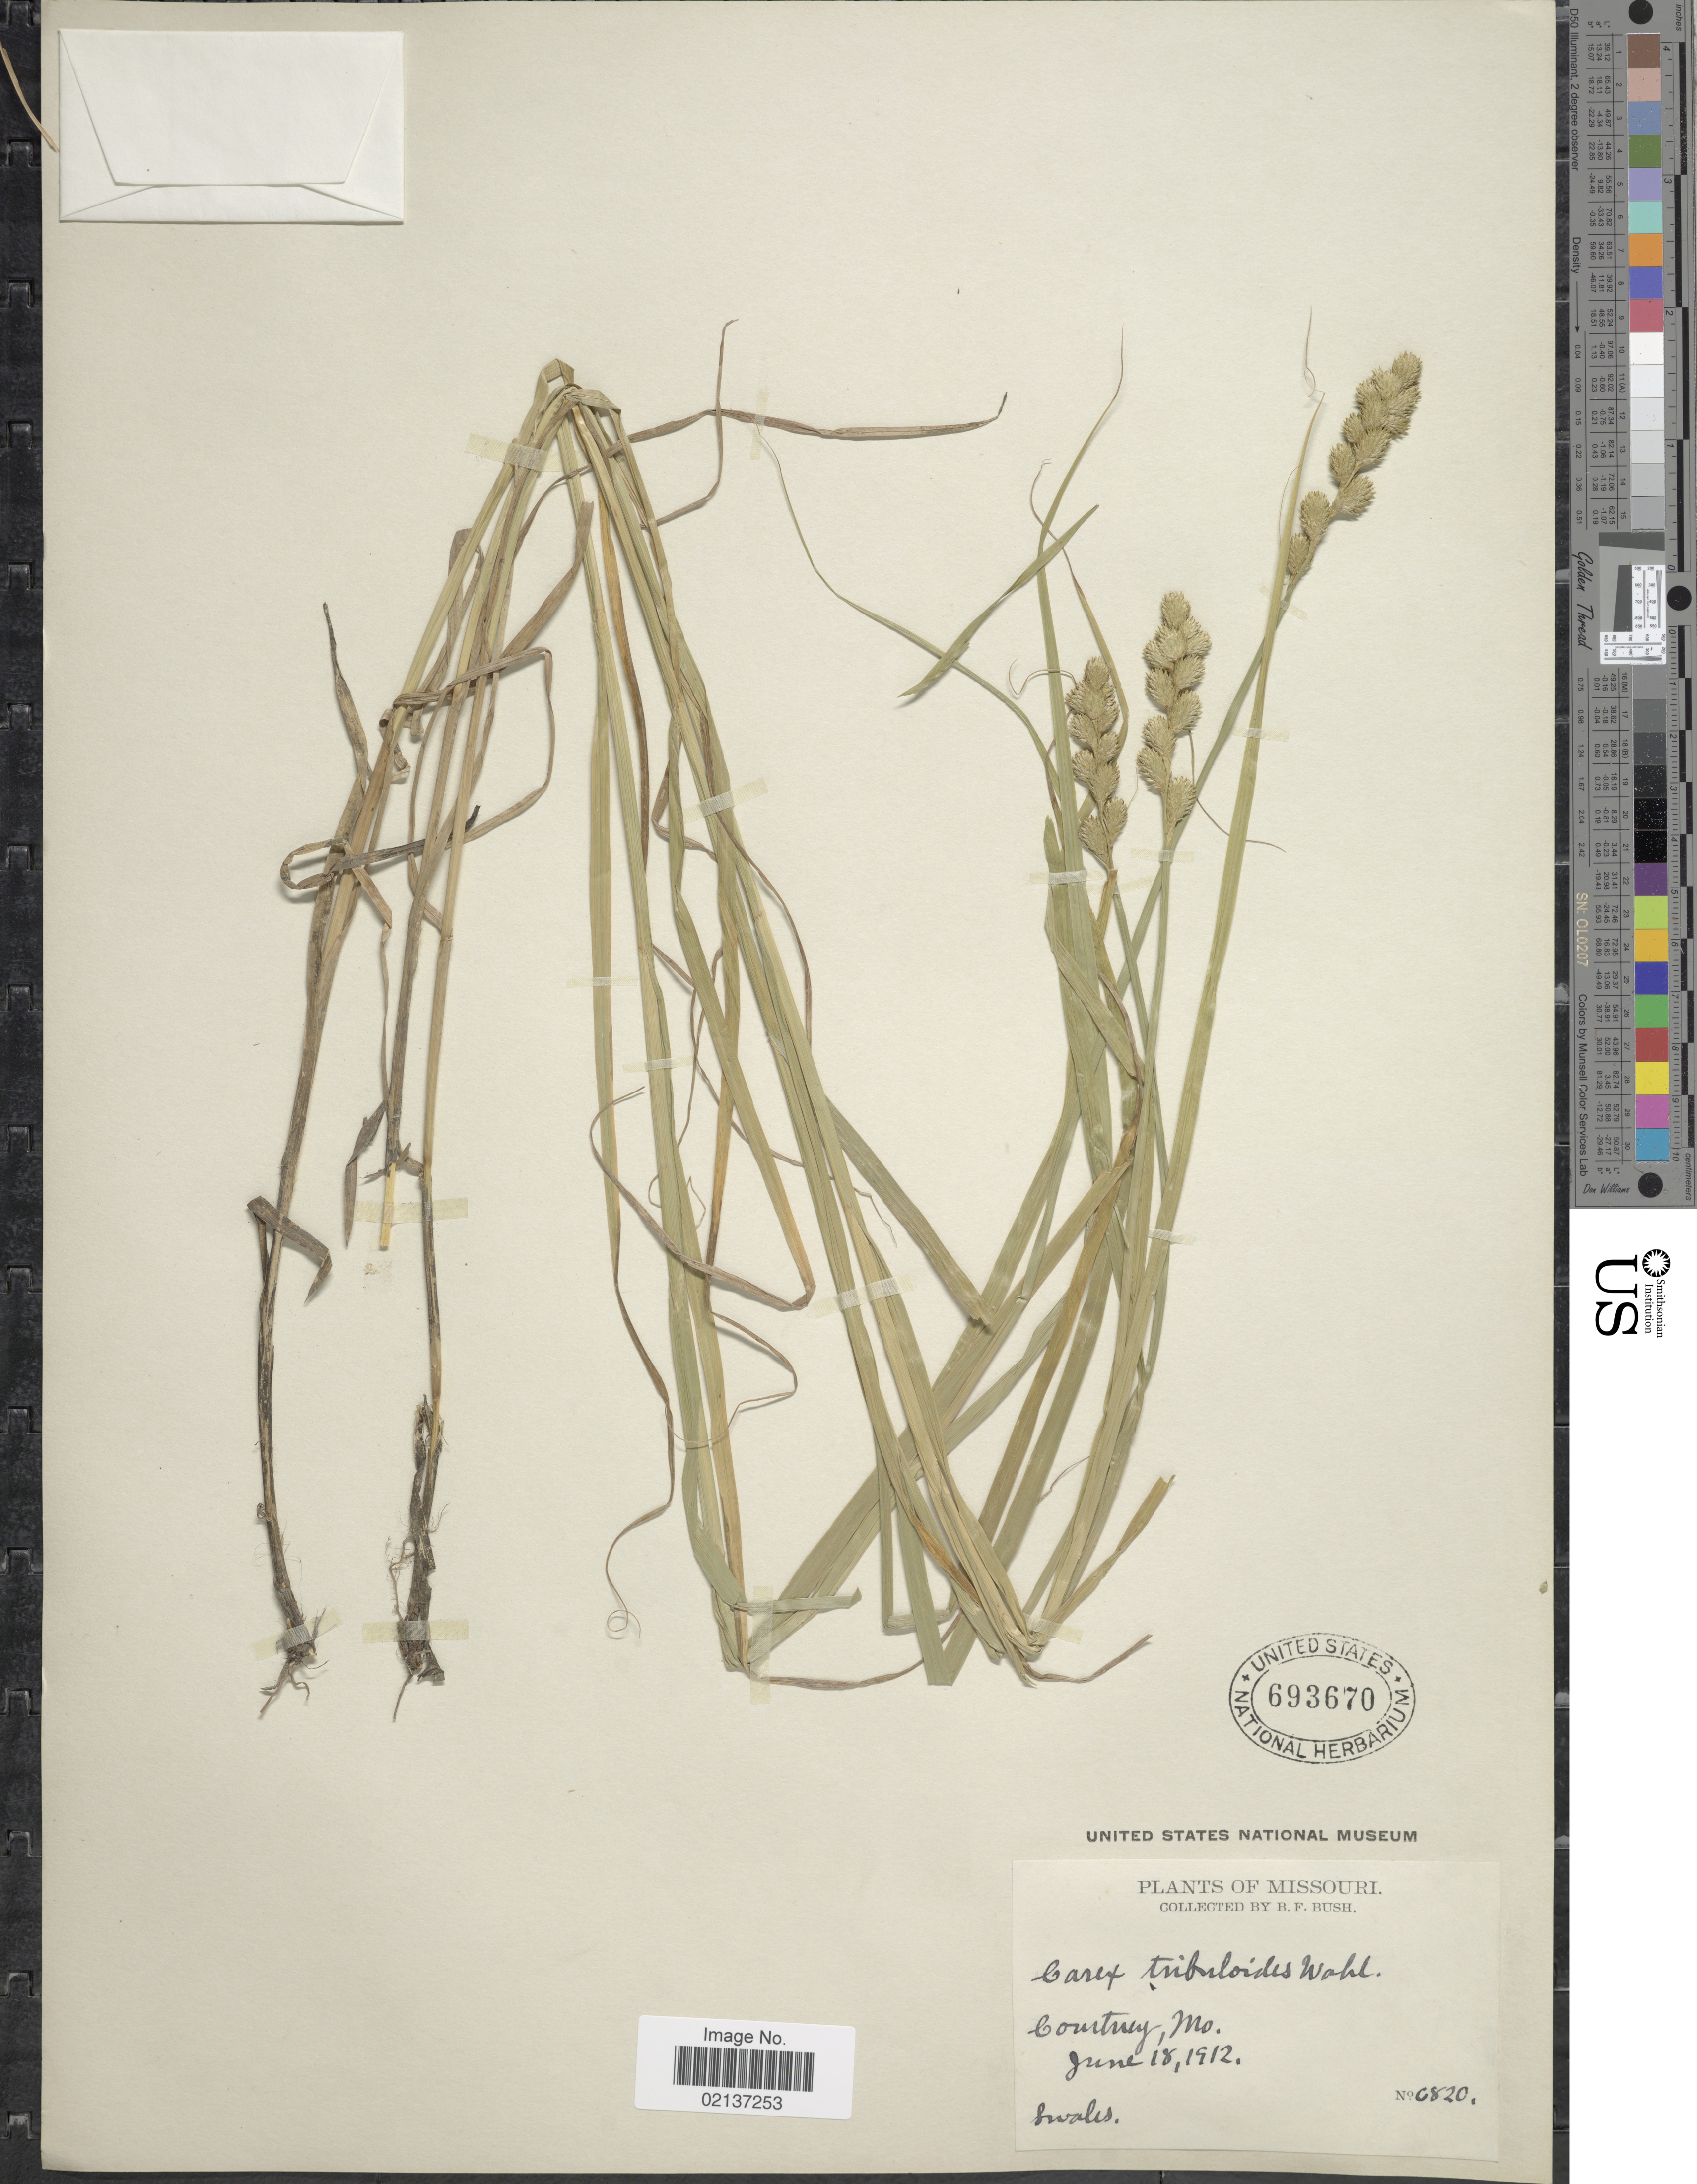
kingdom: Plantae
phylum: Tracheophyta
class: Liliopsida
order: Poales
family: Cyperaceae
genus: Carex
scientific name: Carex tribuloides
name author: Wahlenb.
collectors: B. F. Bush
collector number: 6820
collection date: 1912-06-18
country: United States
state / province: Missouri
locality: Courtney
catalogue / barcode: US 693670